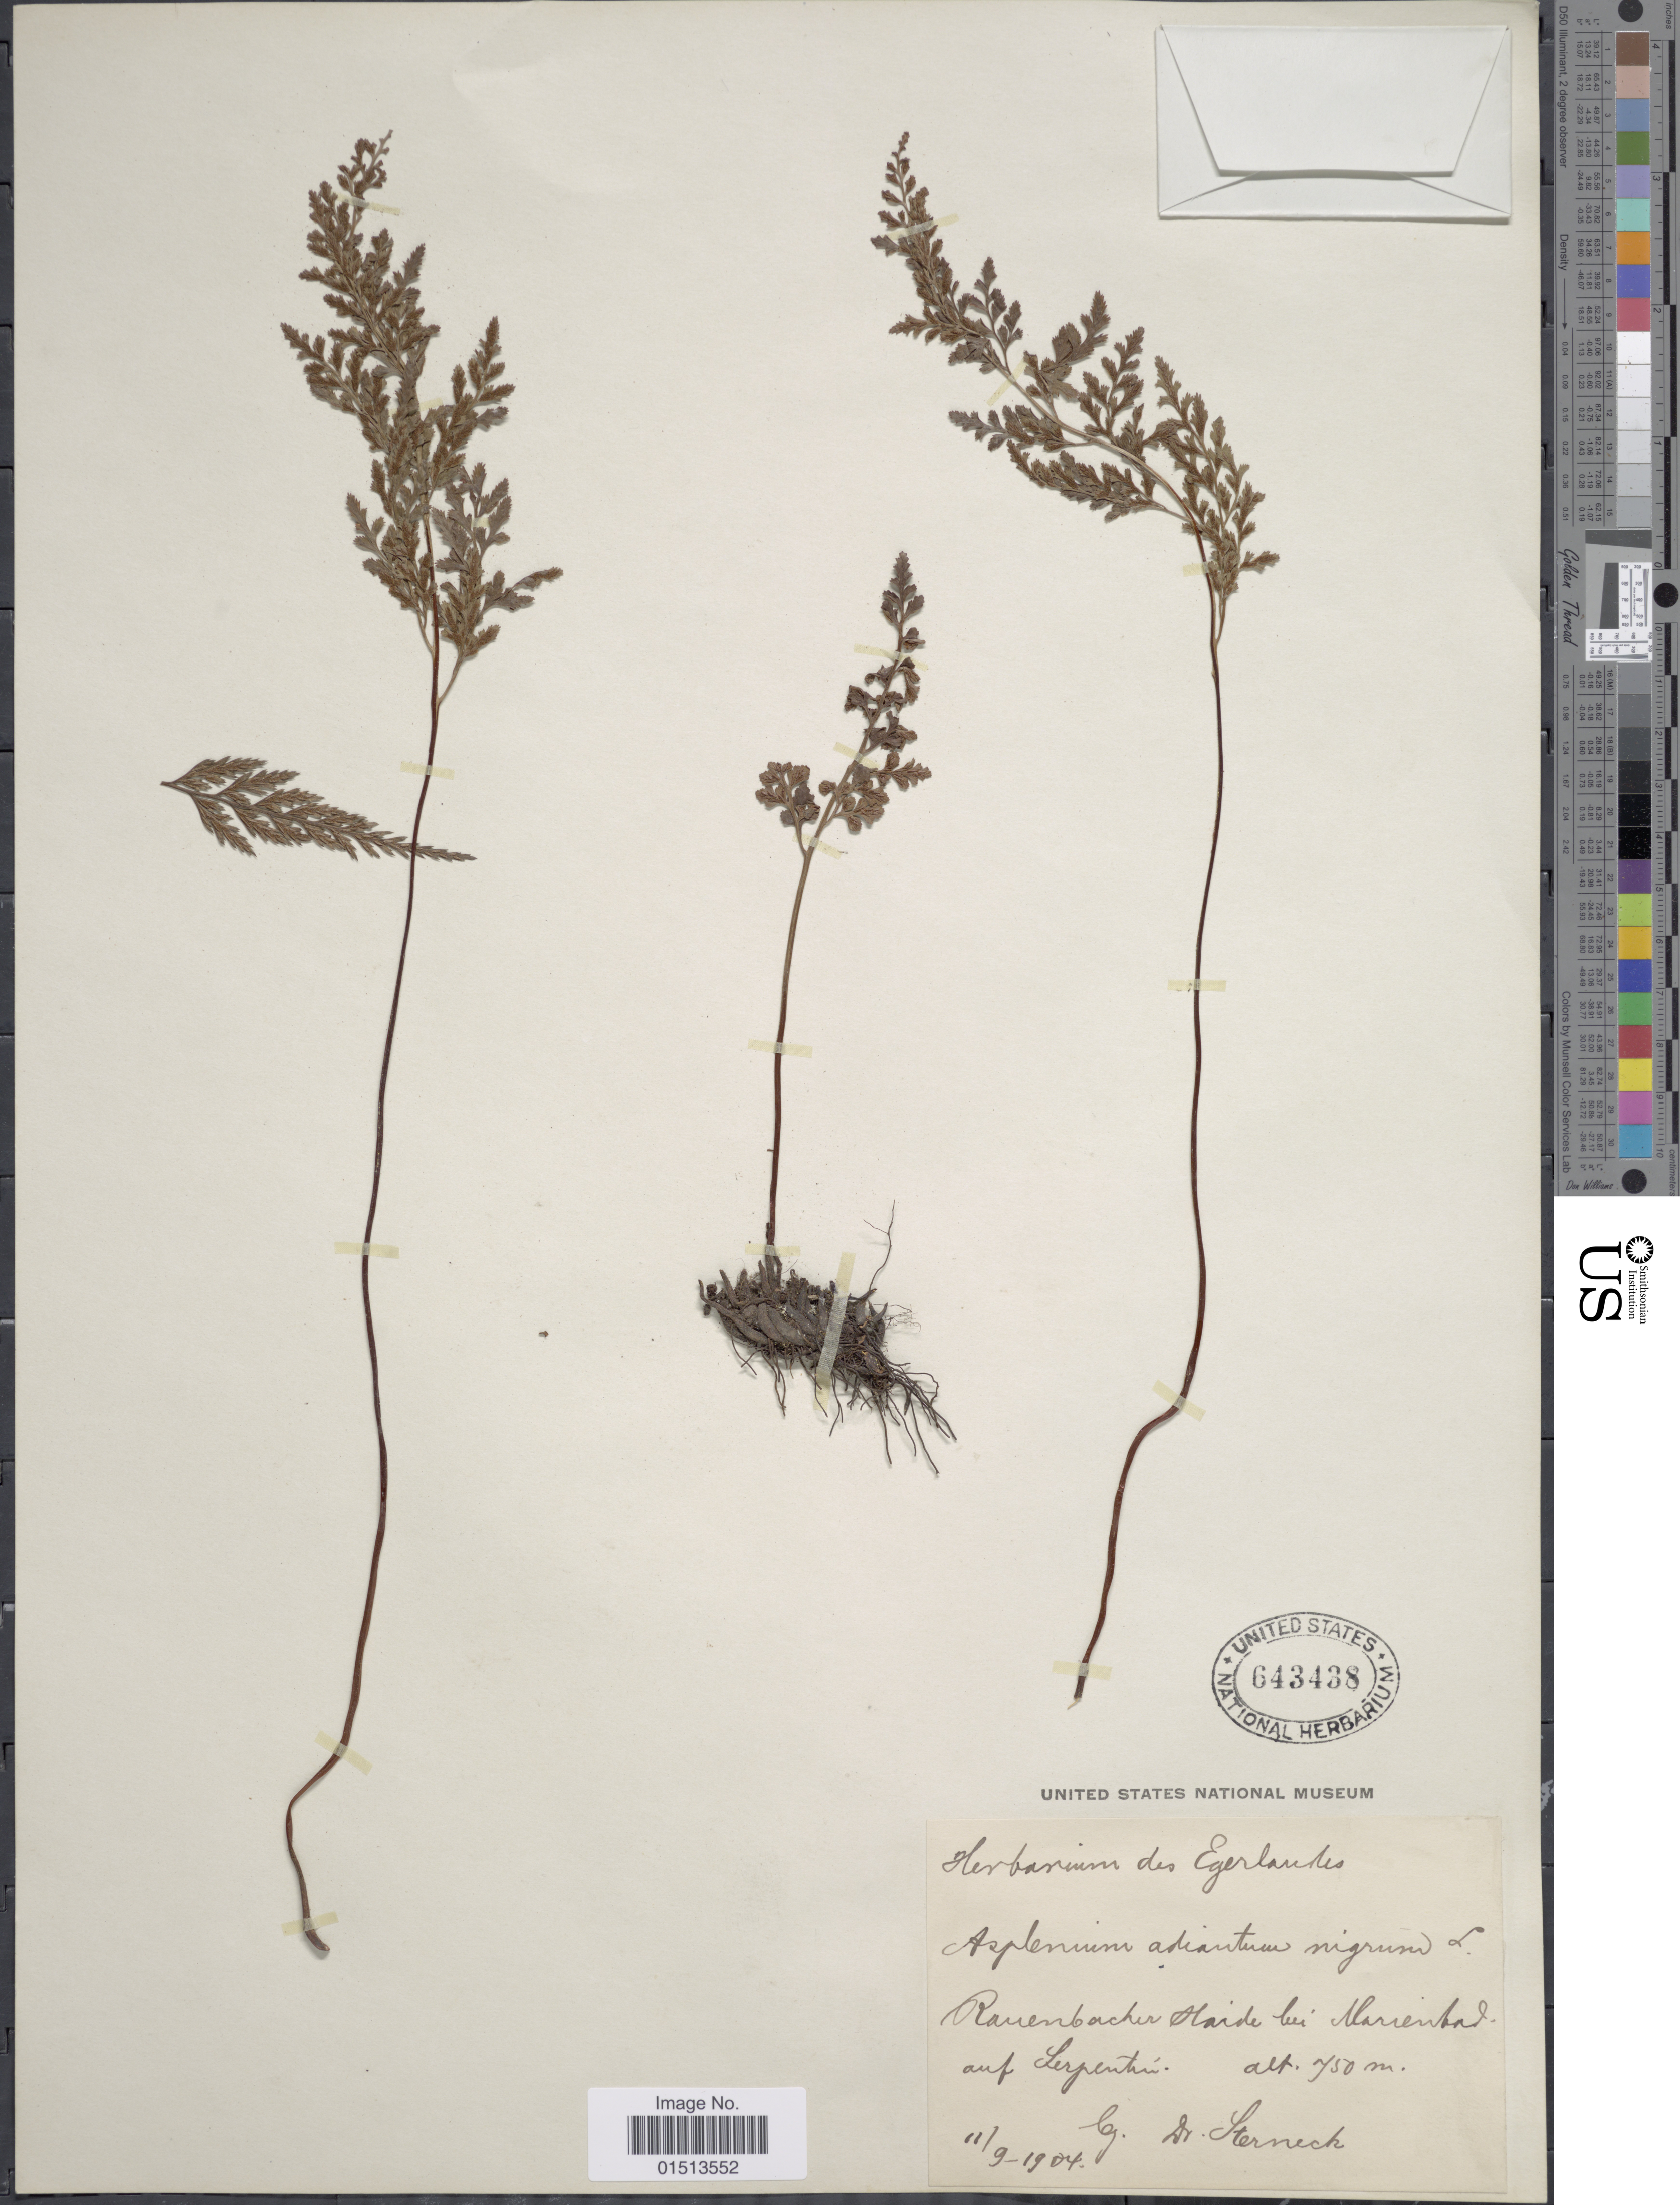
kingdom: Plantae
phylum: Tracheophyta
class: Polypodiopsida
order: Polypodiales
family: Aspleniaceae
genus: Asplenium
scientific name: Asplenium adiantum-nigrum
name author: L.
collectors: Sterneck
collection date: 1904-09-11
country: Czechia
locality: Rauenbachir Haide bei Marienbad auf Serpentin. [interpreted]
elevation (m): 750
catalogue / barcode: US 643438